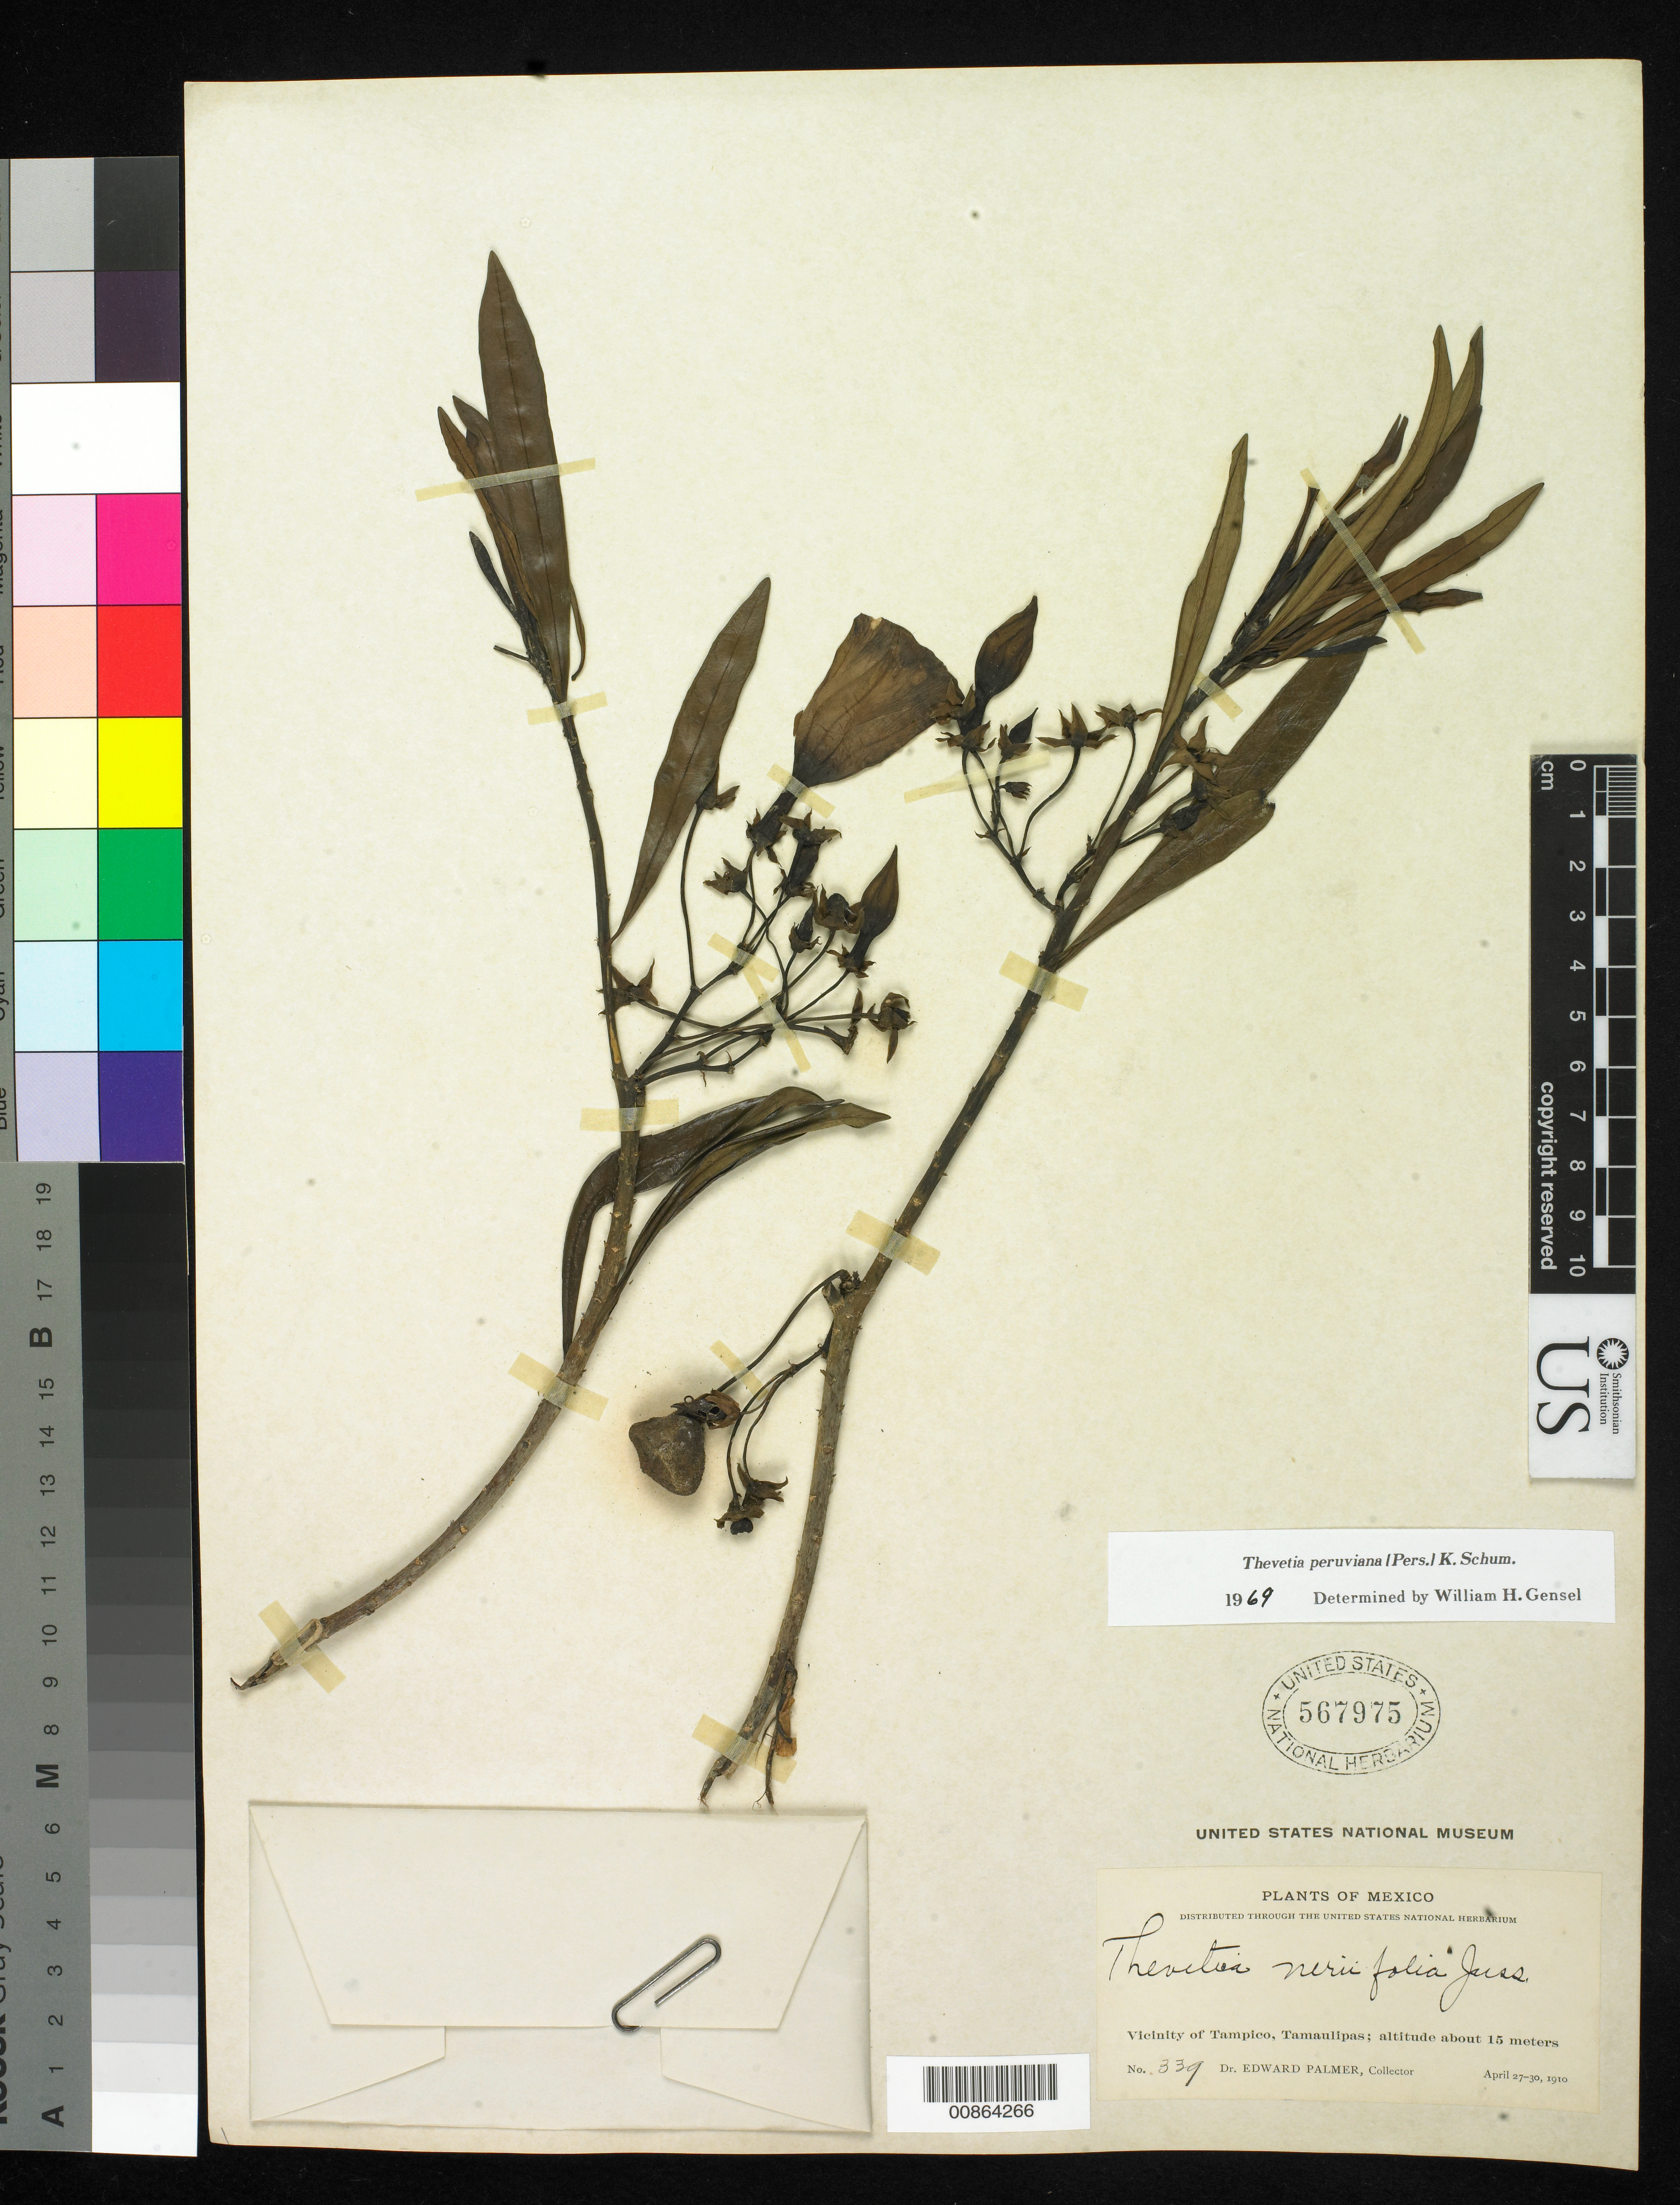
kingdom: Plantae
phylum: Tracheophyta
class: Magnoliopsida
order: Gentianales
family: Apocynaceae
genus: Thevetia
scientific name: Thevetia peruviana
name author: (Pers.) K. Schum.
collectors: E. Palmer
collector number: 339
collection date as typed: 27 Apr 1910 to 30 Apr 1910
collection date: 1910-04-27/1910-04-30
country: Mexico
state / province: Tamaulipas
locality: Vicinity of Tampico, Tamaulipas.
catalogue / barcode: US 567975